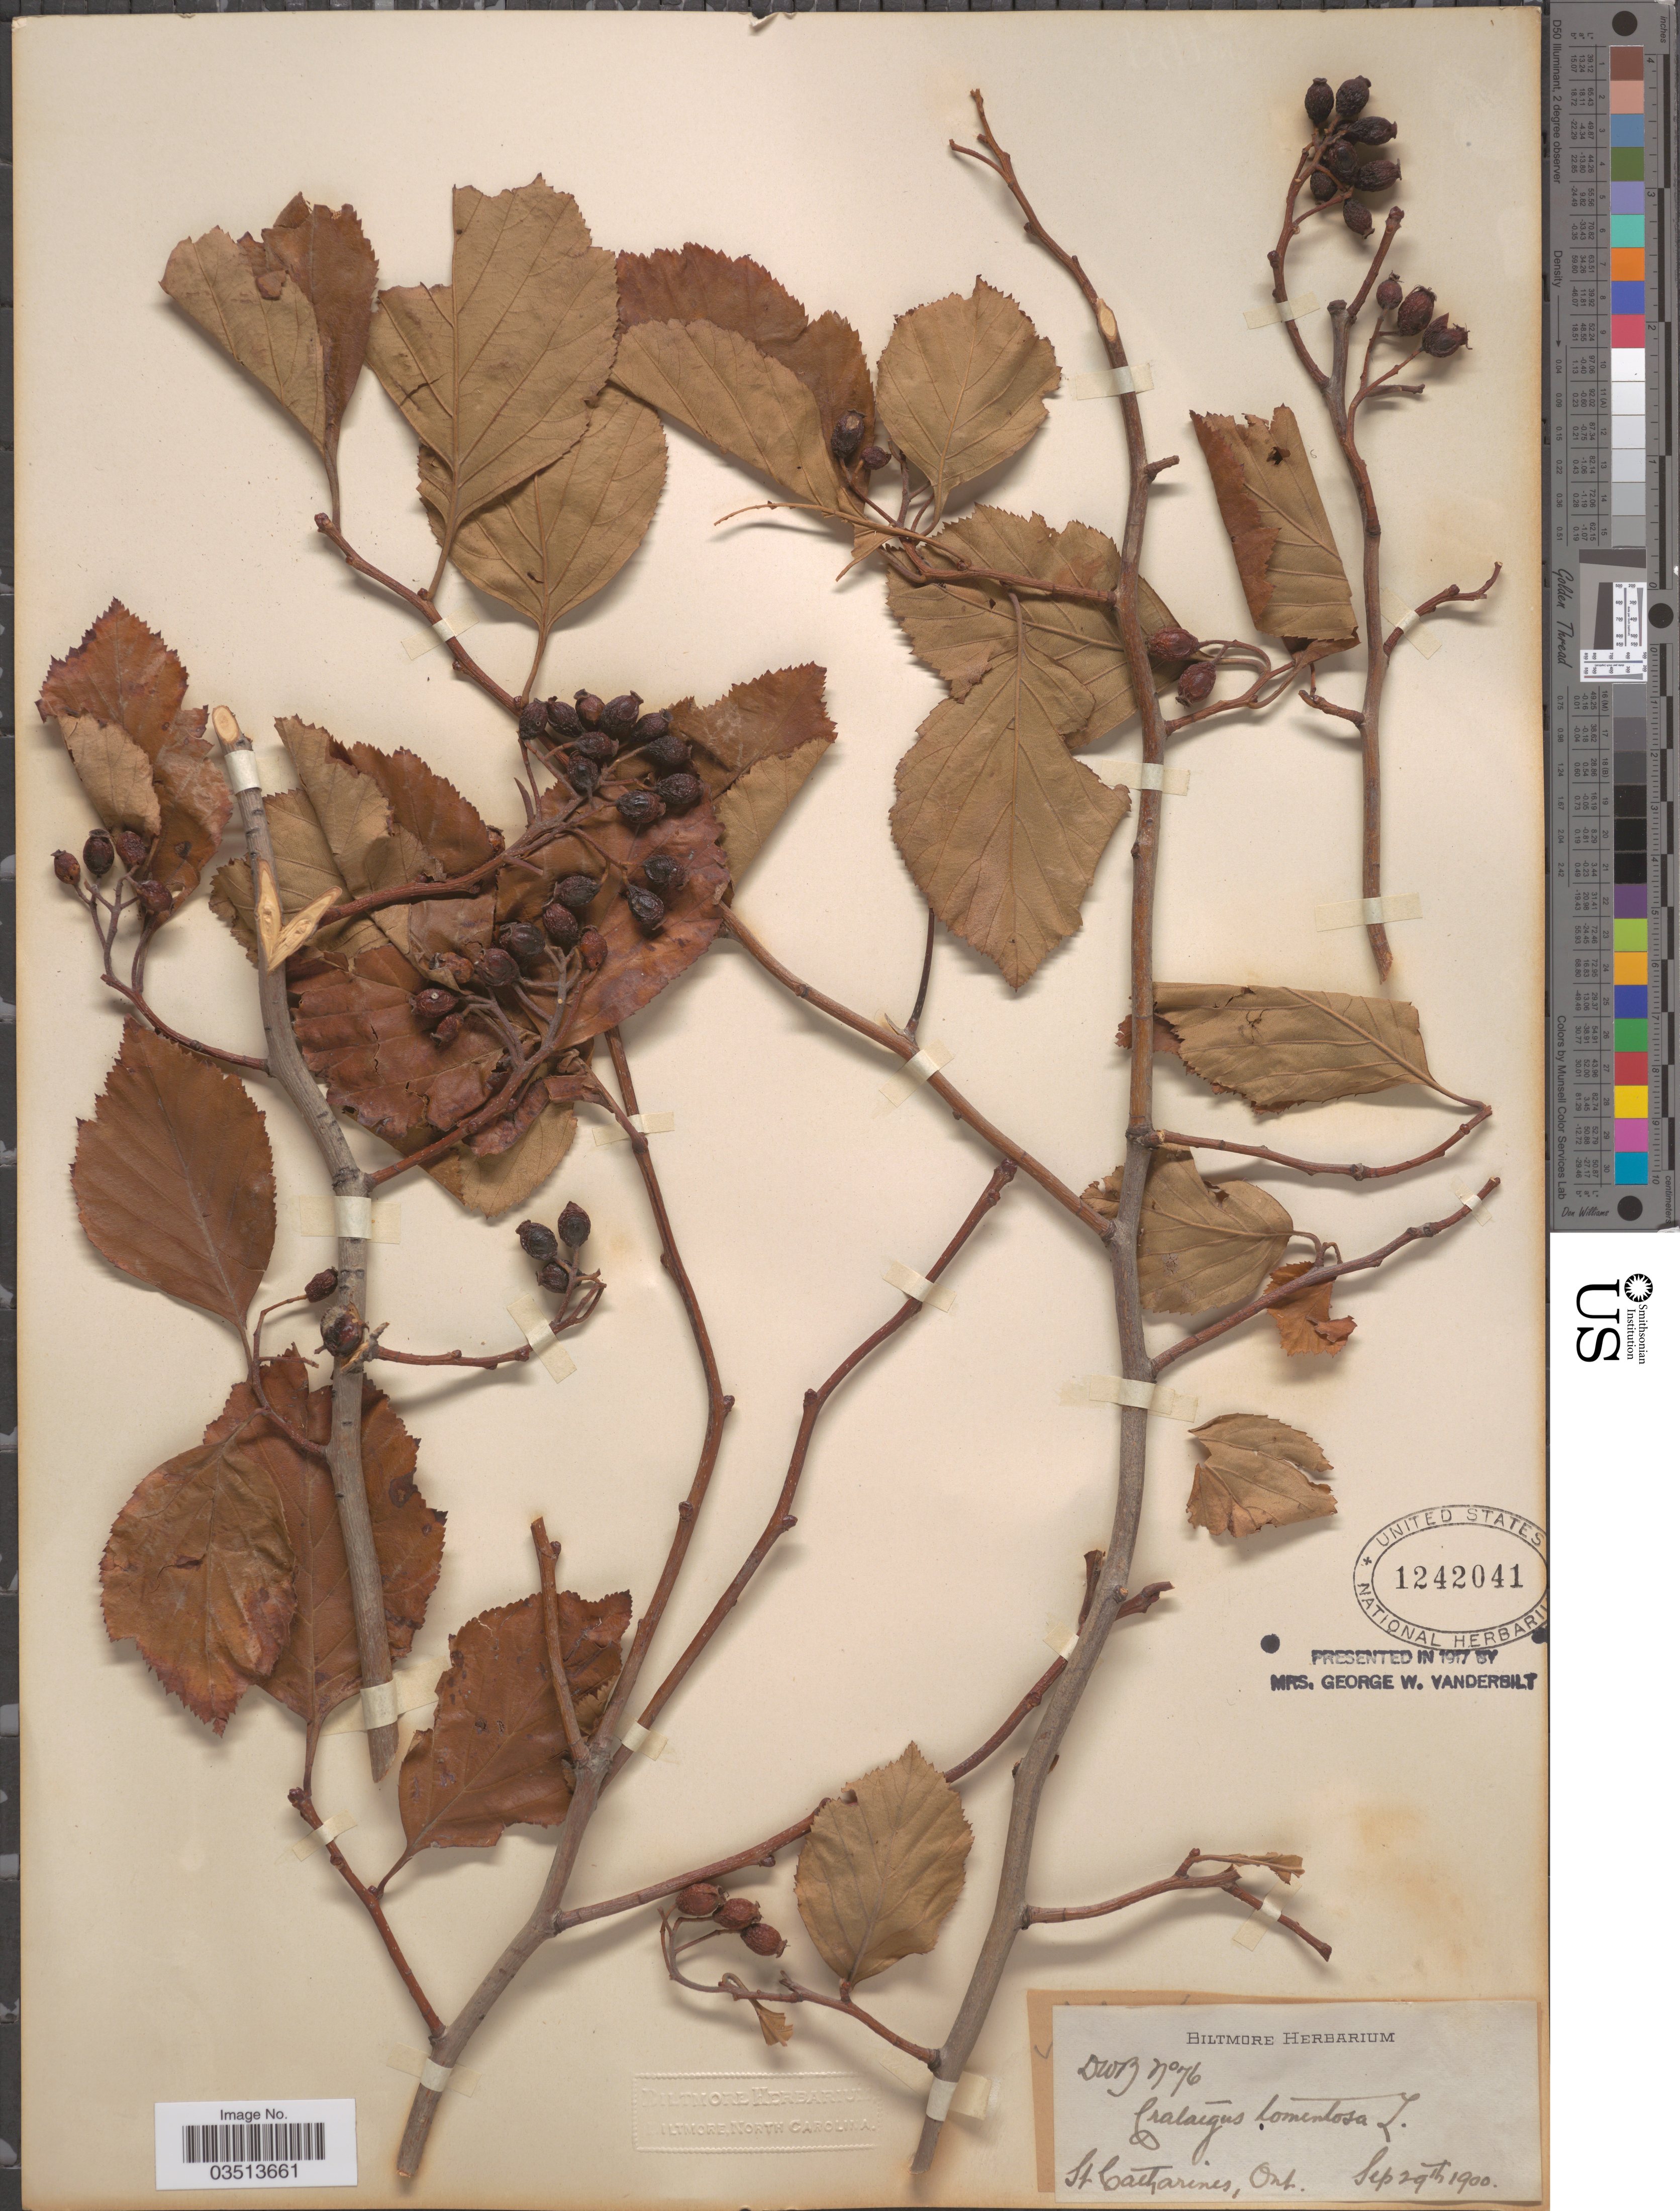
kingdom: Plantae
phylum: Tracheophyta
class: Magnoliopsida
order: Rosales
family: Rosaceae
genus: Crataegus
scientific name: Crataegus calpodendron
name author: (Ehrh.) Medik.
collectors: ex herb. Biltmore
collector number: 76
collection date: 1900-09-29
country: Canada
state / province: Ontario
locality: St Catharines.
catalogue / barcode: US 1242041